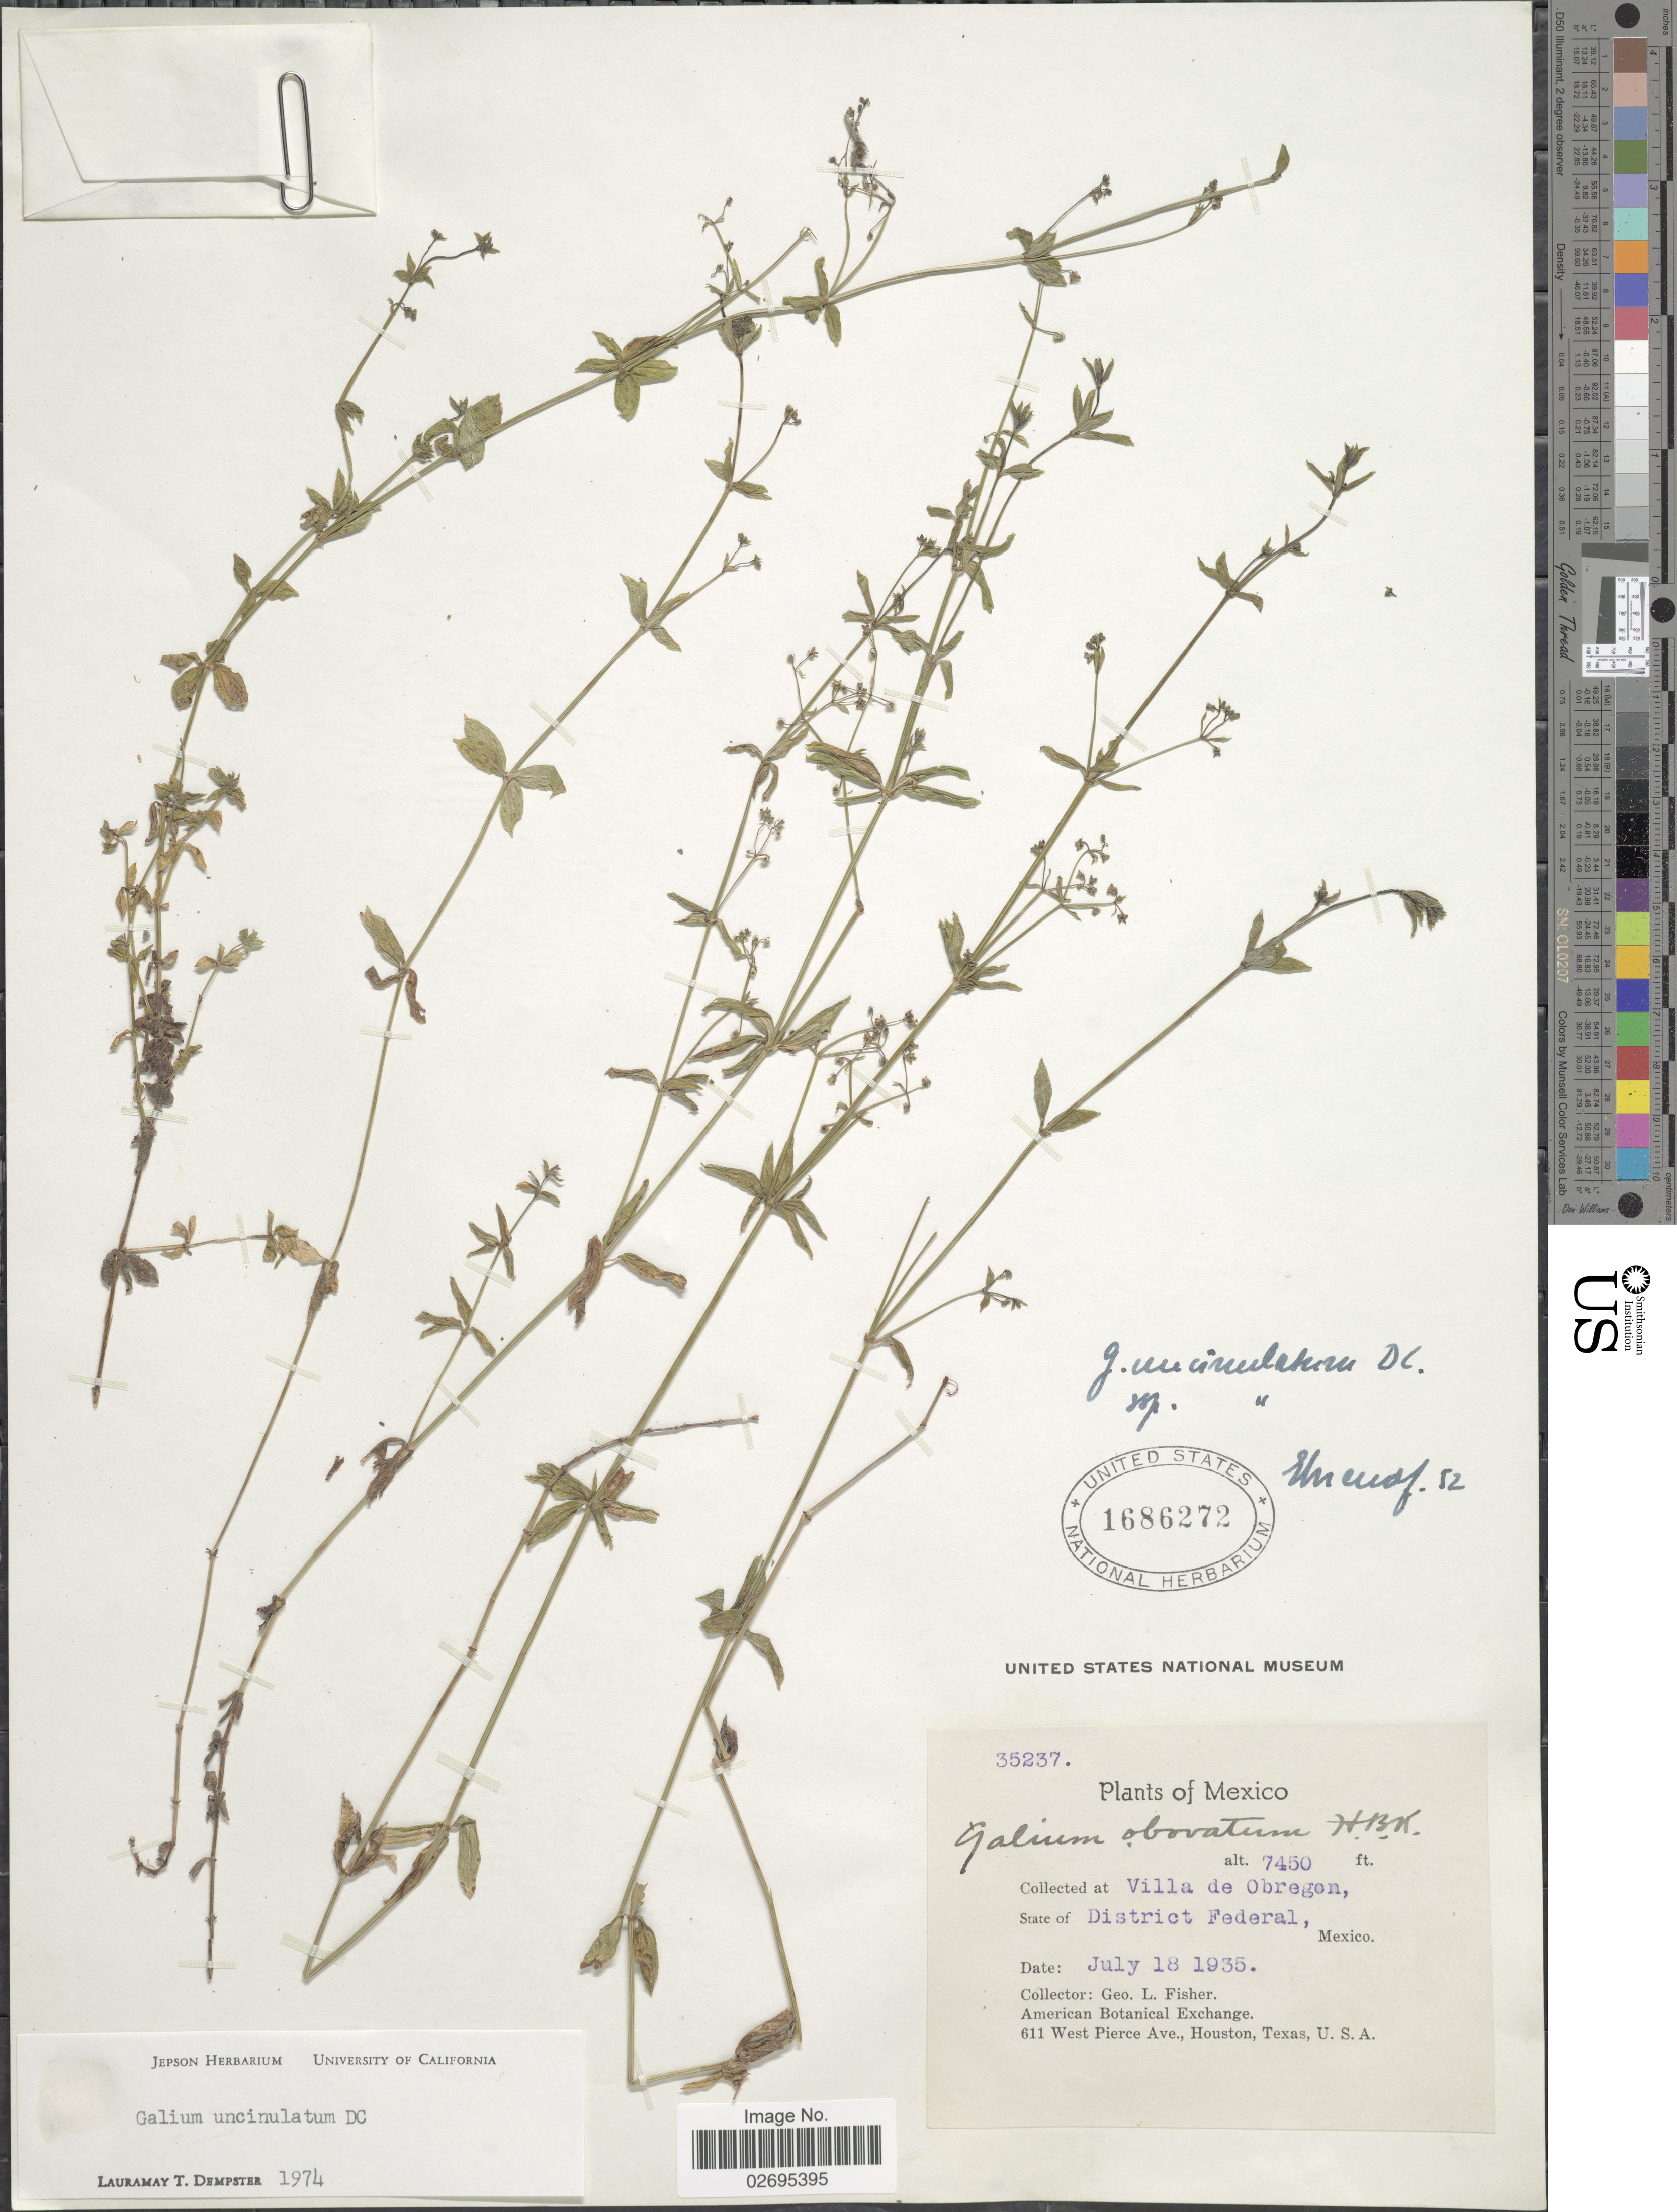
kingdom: Plantae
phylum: Tracheophyta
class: Magnoliopsida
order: Gentianales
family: Rubiaceae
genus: Galium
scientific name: Galium uncinulatum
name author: DC.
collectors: G. L. Fisher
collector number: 35237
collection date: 1935-07-18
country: Mexico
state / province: Distrito Federal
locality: Villa de Obregon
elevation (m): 2271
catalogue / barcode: US 1686272